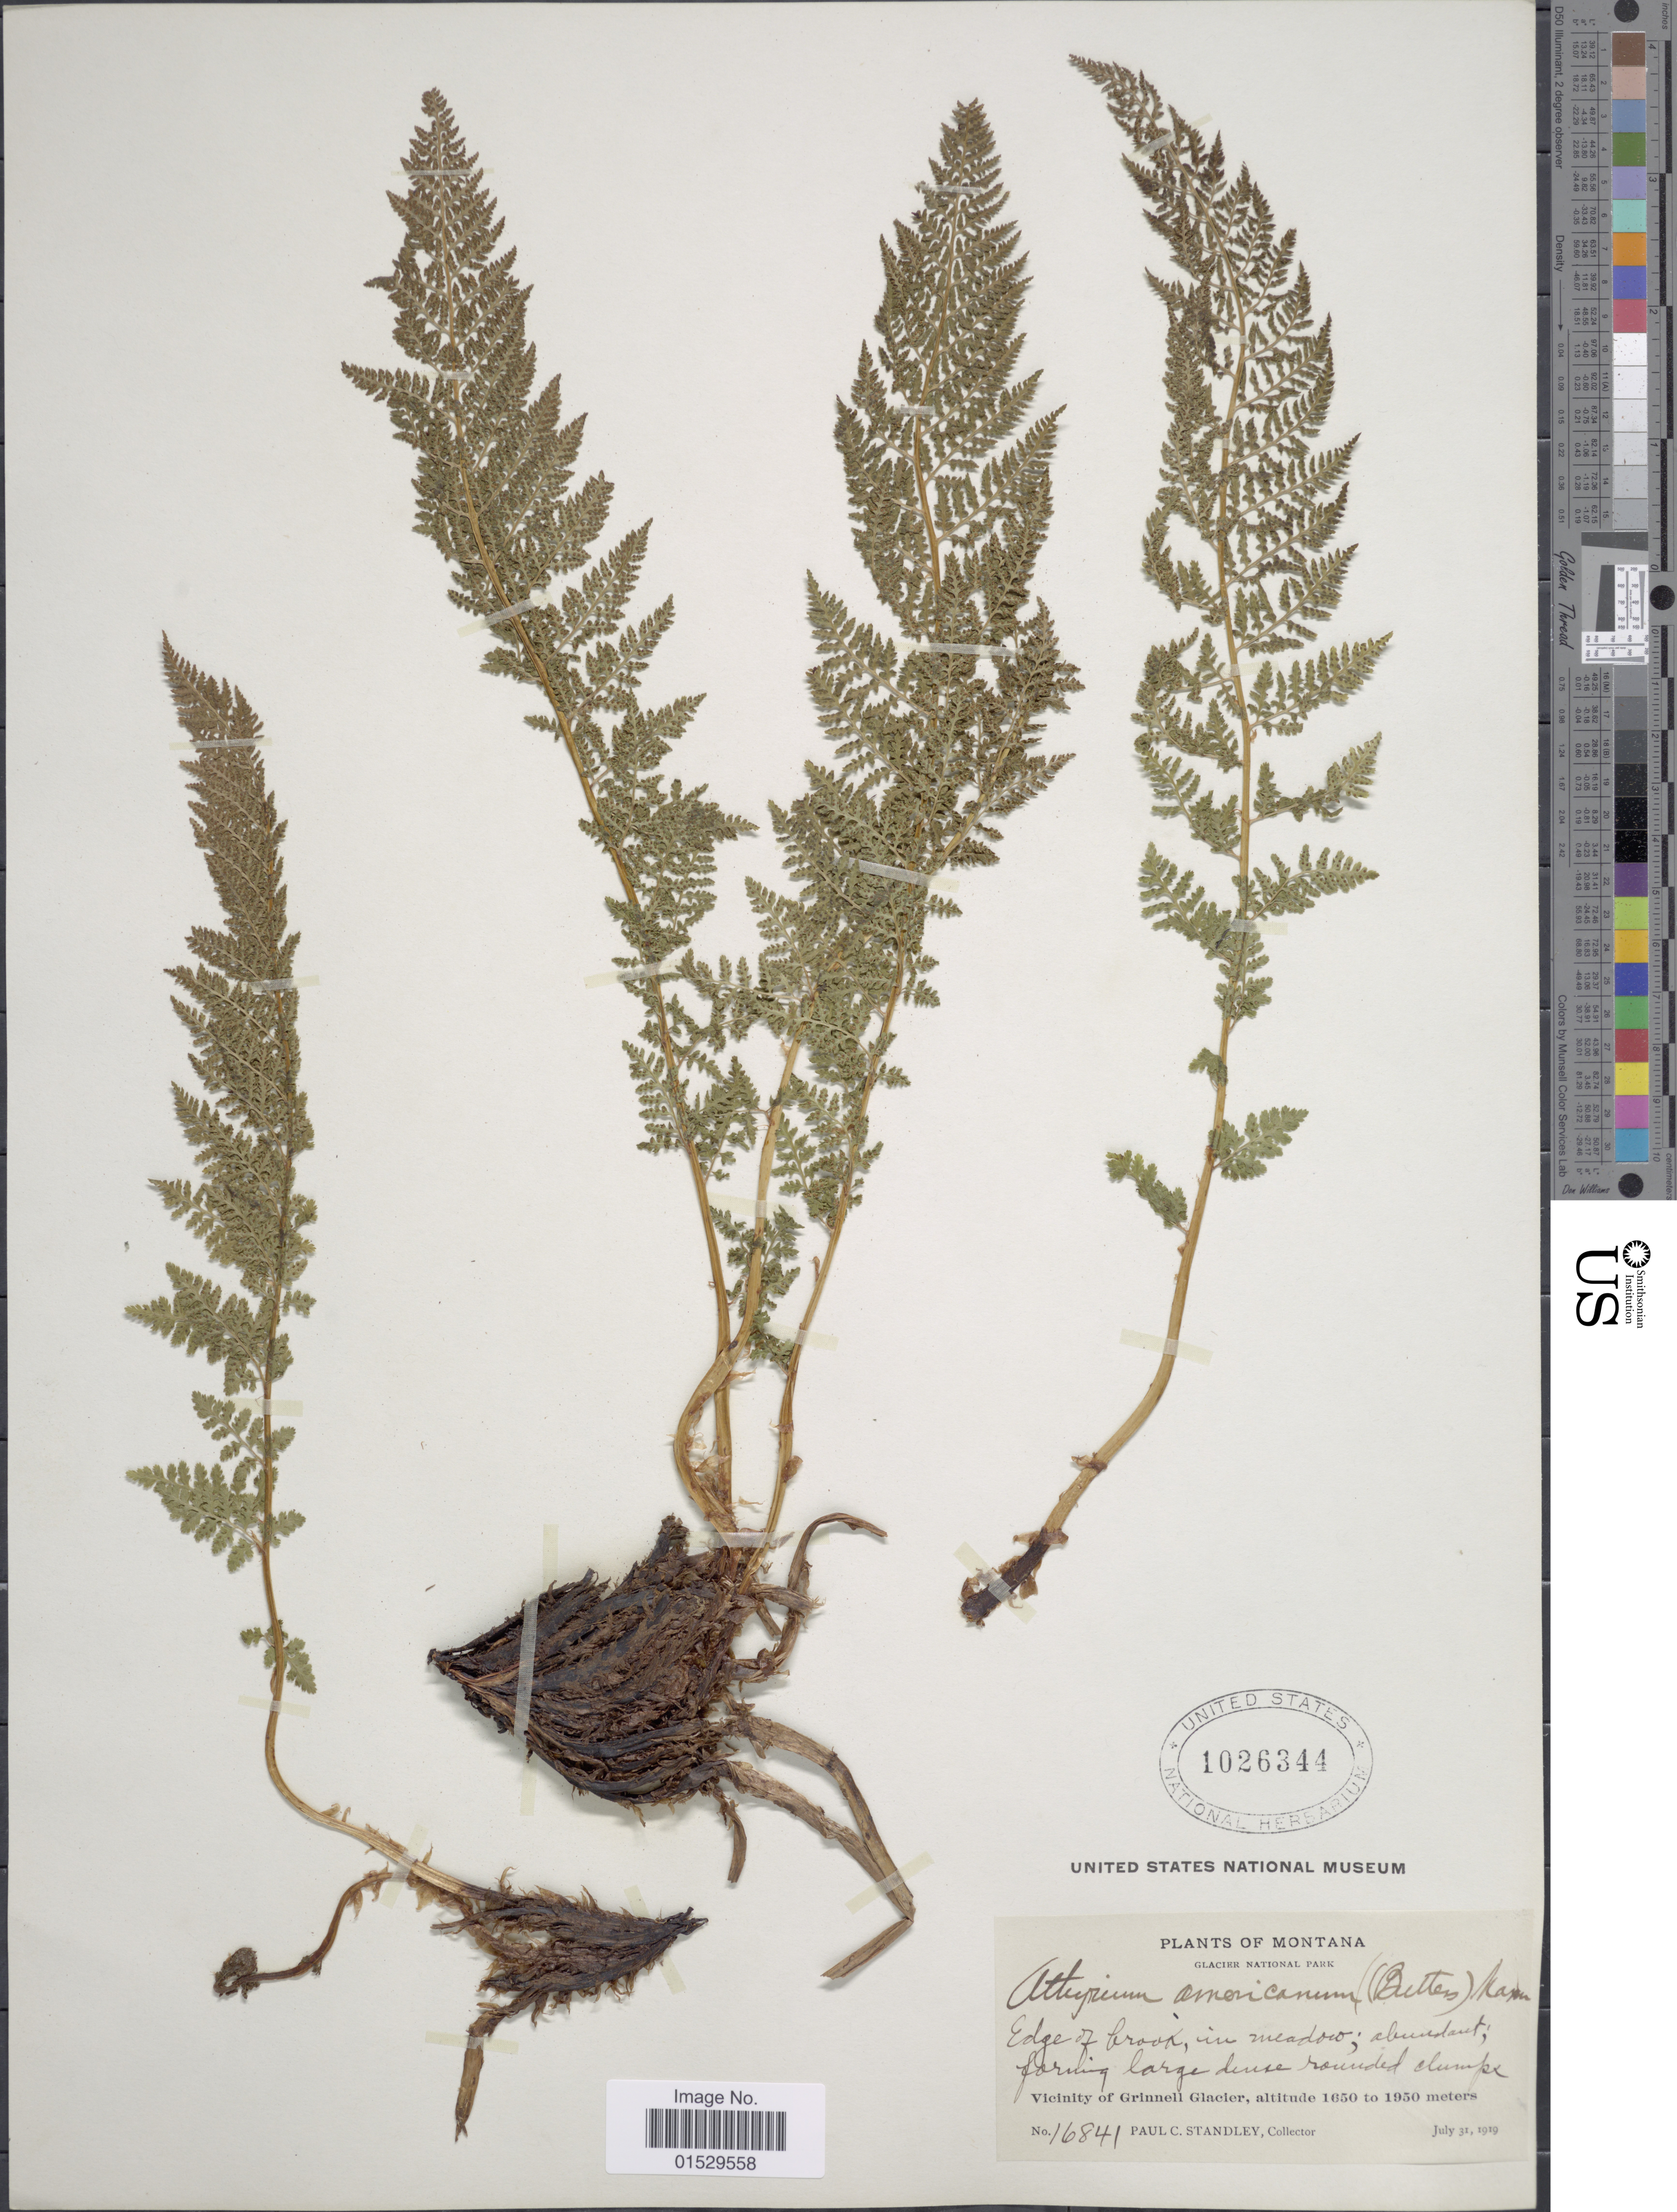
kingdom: Plantae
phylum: Tracheophyta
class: Polypodiopsida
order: Polypodiales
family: Athyriaceae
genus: Athyrium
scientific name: Athyrium distentifolilum subsp. americanum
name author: (Butters) Hultén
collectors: P. C. Standley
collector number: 16841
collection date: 1919-07-31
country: United States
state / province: Montana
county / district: Glacier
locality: Glacier National Park, Vicinity of Grinnell Glacier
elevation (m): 1650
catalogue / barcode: US 1026344